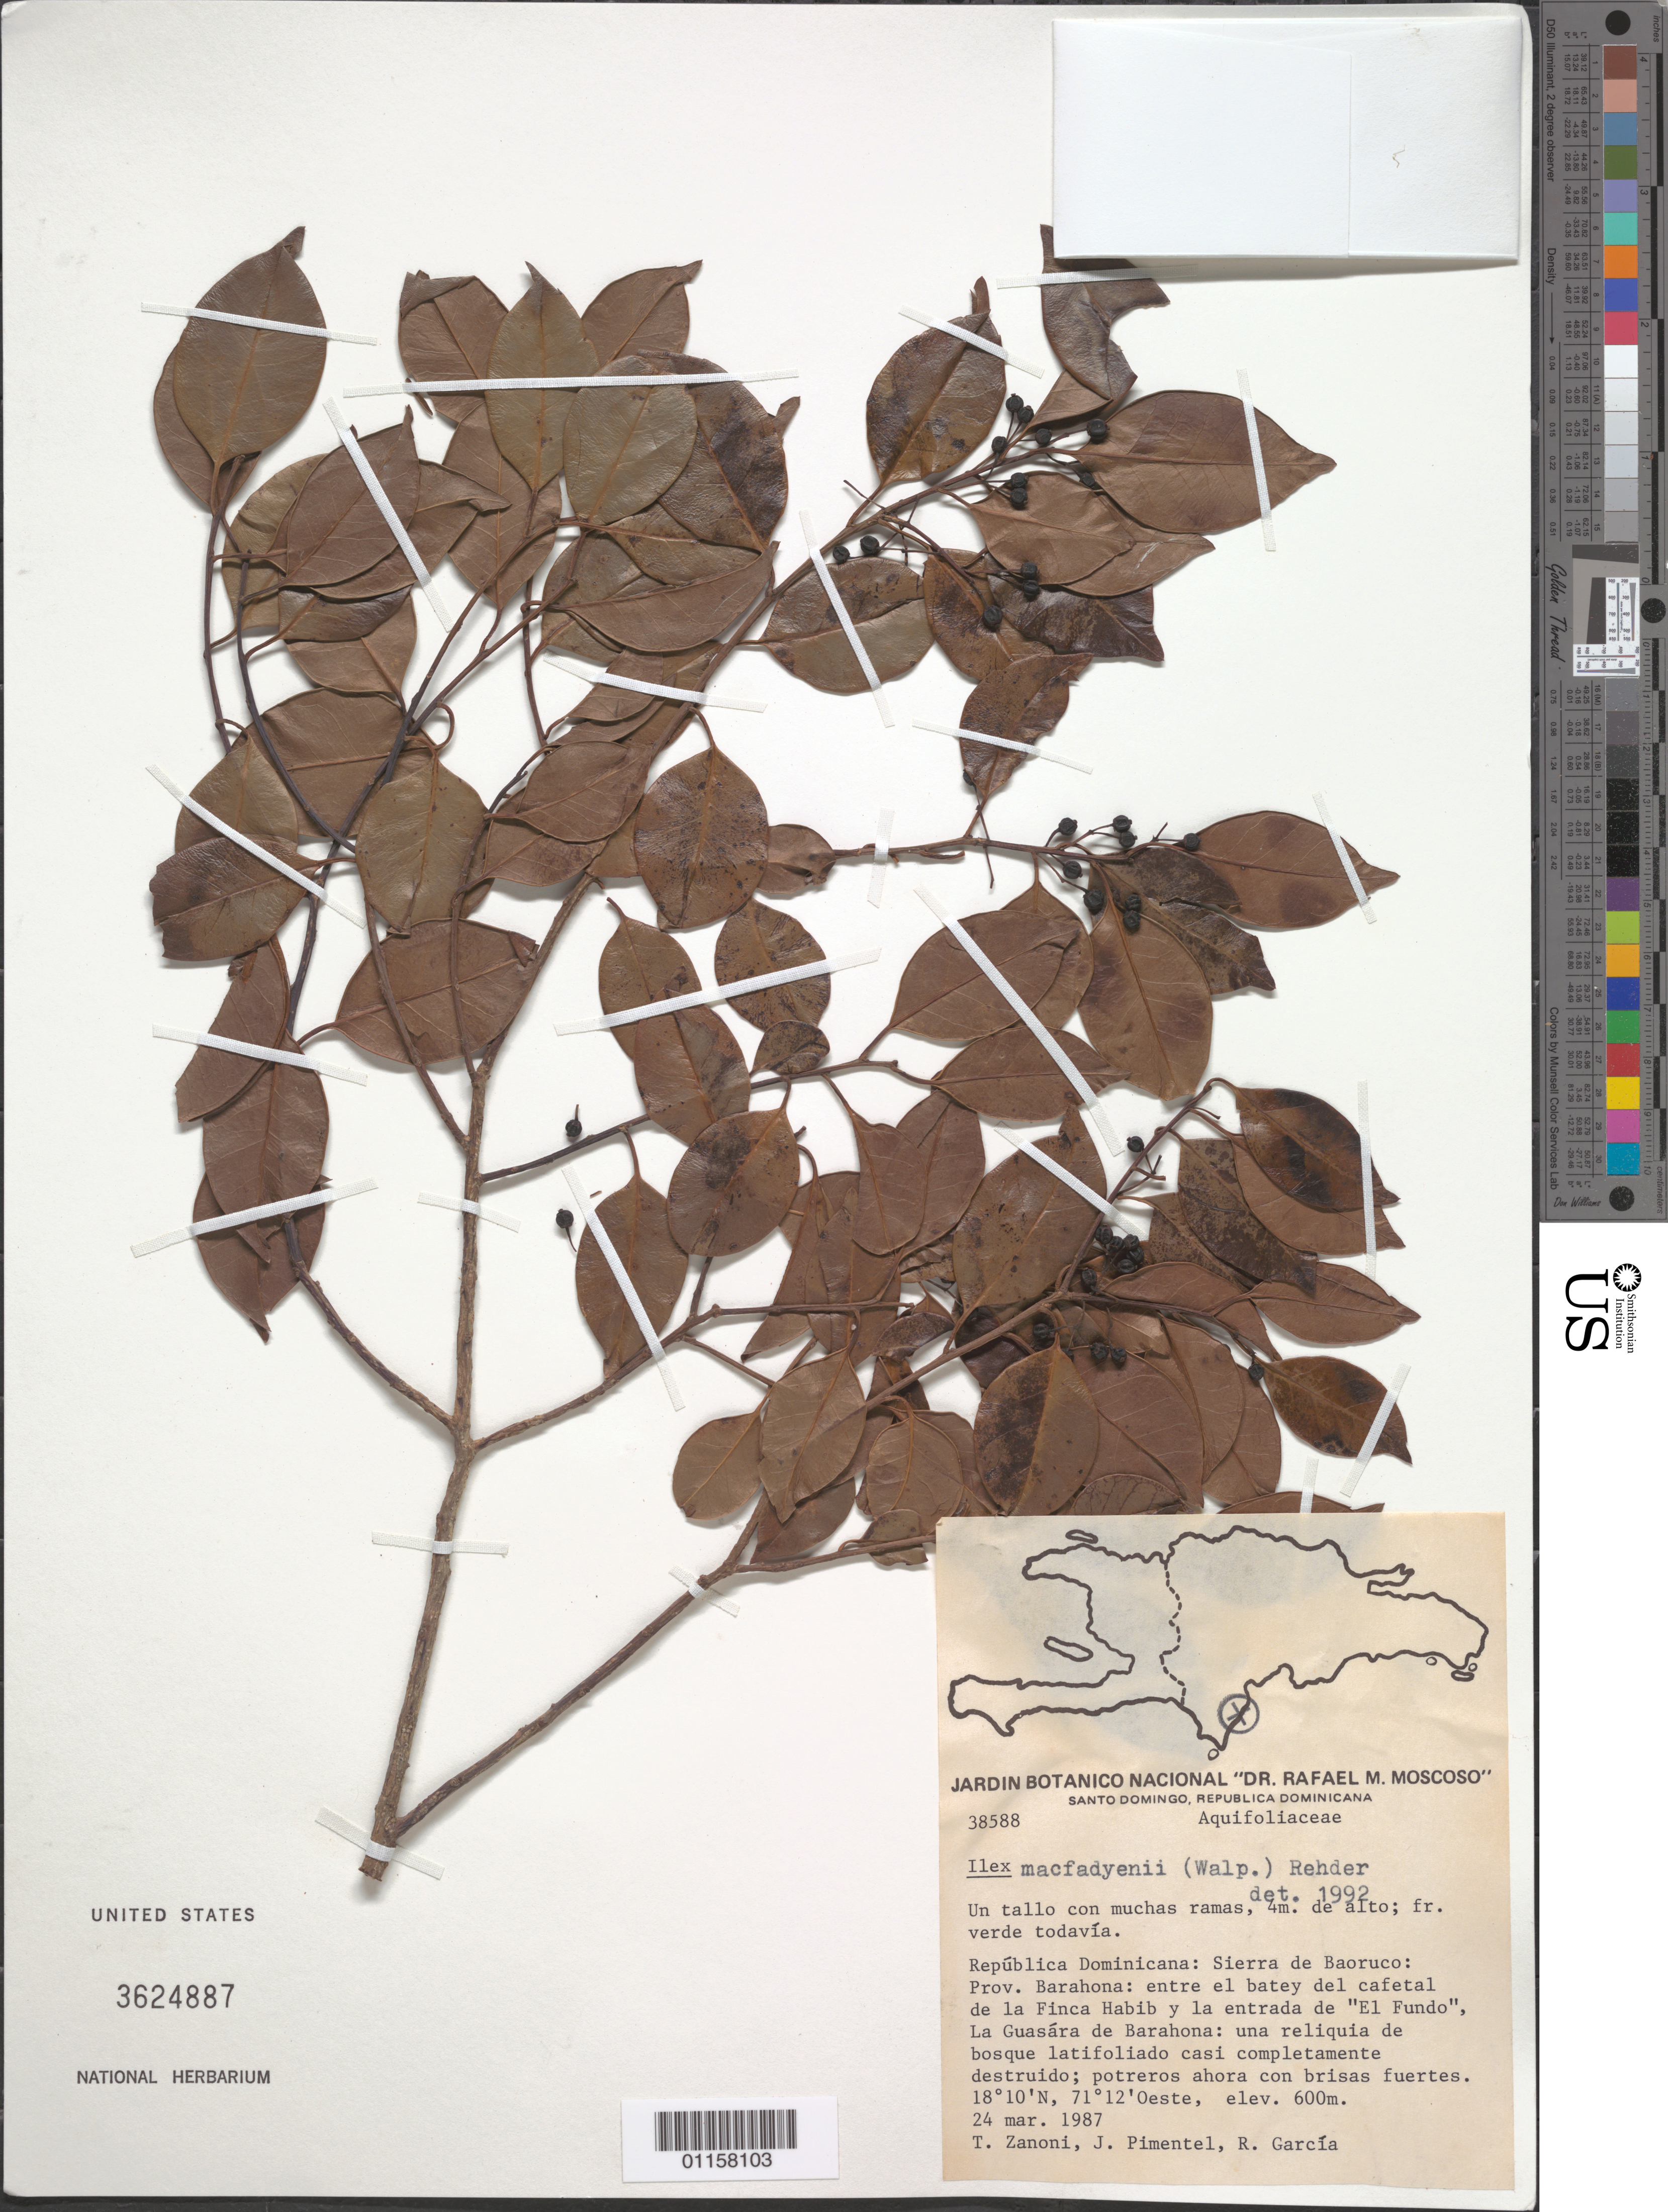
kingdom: Plantae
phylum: Tracheophyta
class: Magnoliopsida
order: Aquifoliales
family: Aquifoliaceae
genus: Ilex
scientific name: Ilex macfadyenii var. macfadyenii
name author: (Walp.) Rehder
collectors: T. A. Zanoni, J. Pimentel & R. García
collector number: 38588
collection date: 1987-03-24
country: Dominican Republic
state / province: Barahona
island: Hispaniola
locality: Sierra de Baoruco; entre el batey del cafetal de la Finca Habib y la entrada de "El Funco", La Guasára de Barahona.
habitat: Una reliquia de bosque latifoliado casi completamente destruido; potreros ahora con brisas fuertes.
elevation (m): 600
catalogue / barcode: US 3624887